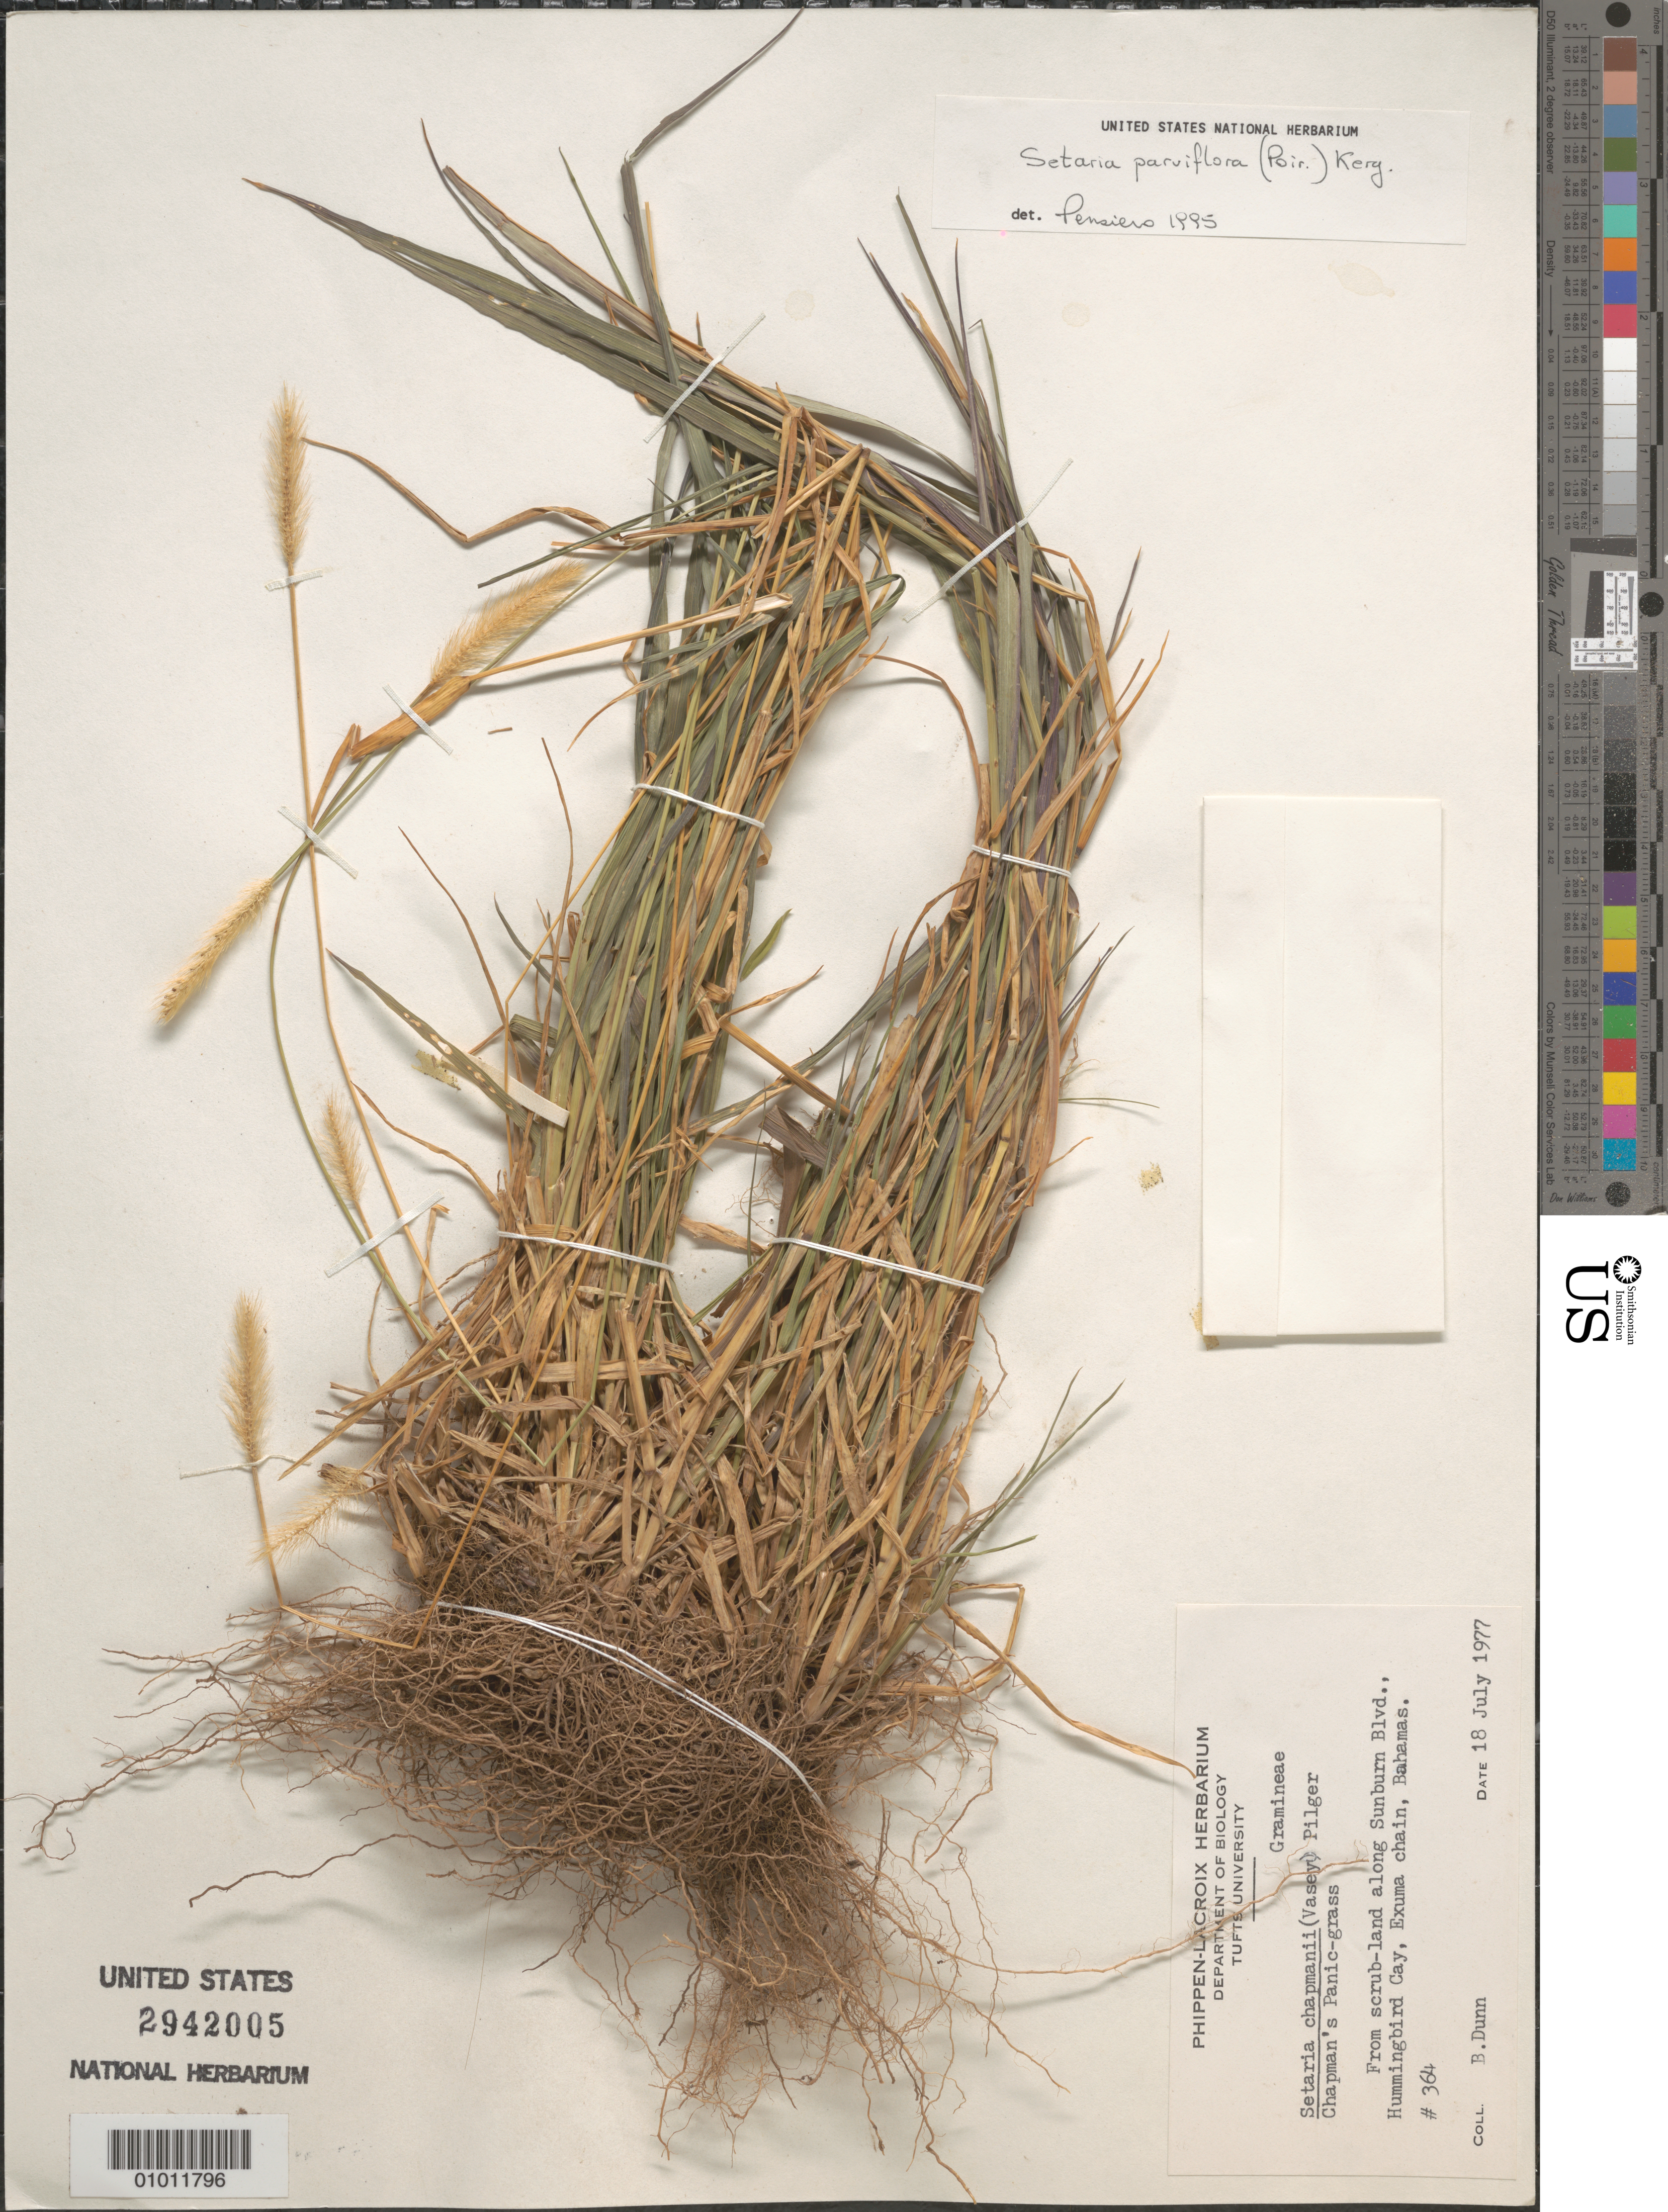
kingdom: Plantae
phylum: Tracheophyta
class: Liliopsida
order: Poales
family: Poaceae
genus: Setaria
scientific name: Setaria parviflora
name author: (Poir.) Kerguélen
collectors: B. Dunn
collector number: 364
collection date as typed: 18 Jul 1977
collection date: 1977-07-18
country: Bahamas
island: Exuma Chain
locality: Along Sunburn Blvd., Hummingbird Cay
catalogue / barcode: US 2942005